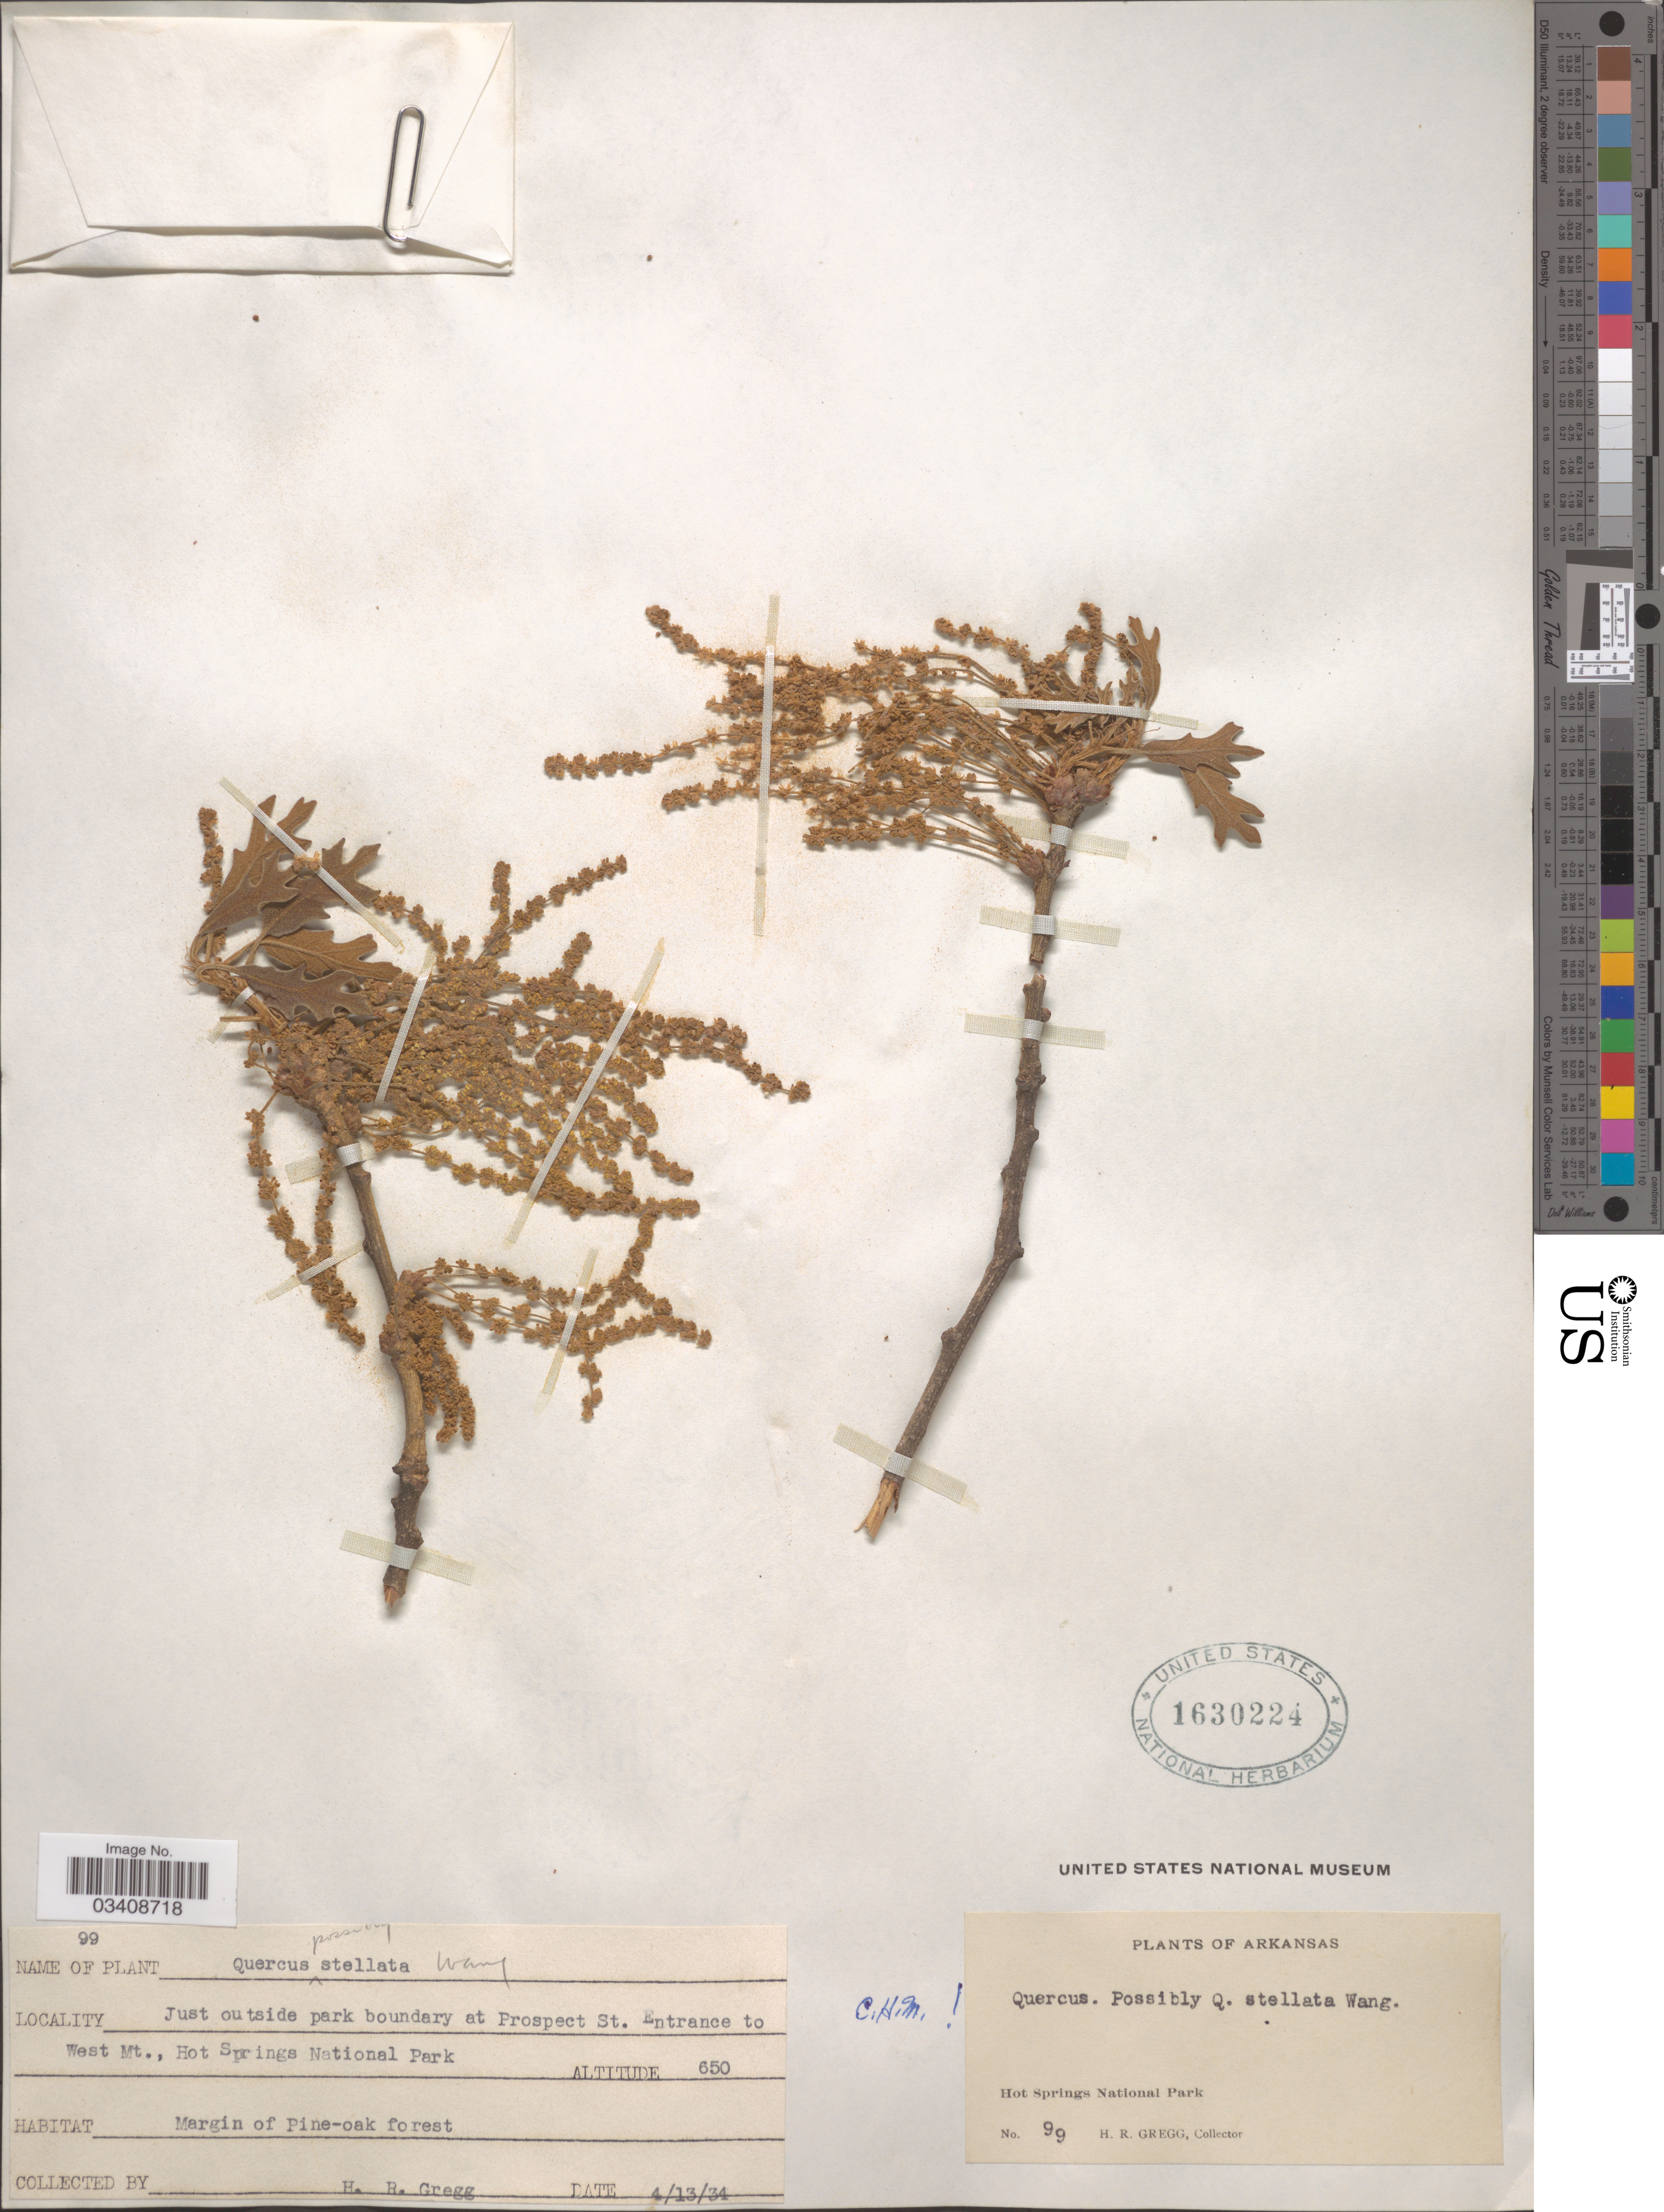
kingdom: Plantae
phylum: Tracheophyta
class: Magnoliopsida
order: Fagales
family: Fagaceae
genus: Quercus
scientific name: Quercus stellata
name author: Wangenh.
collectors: H. Gregg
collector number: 99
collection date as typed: Transcribed d/m/y: 13/4/34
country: United States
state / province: Arkansas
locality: Just outside park boundary at Prospect St. Entrance to West Mt., Hot Springs National Park.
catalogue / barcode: US 1630224